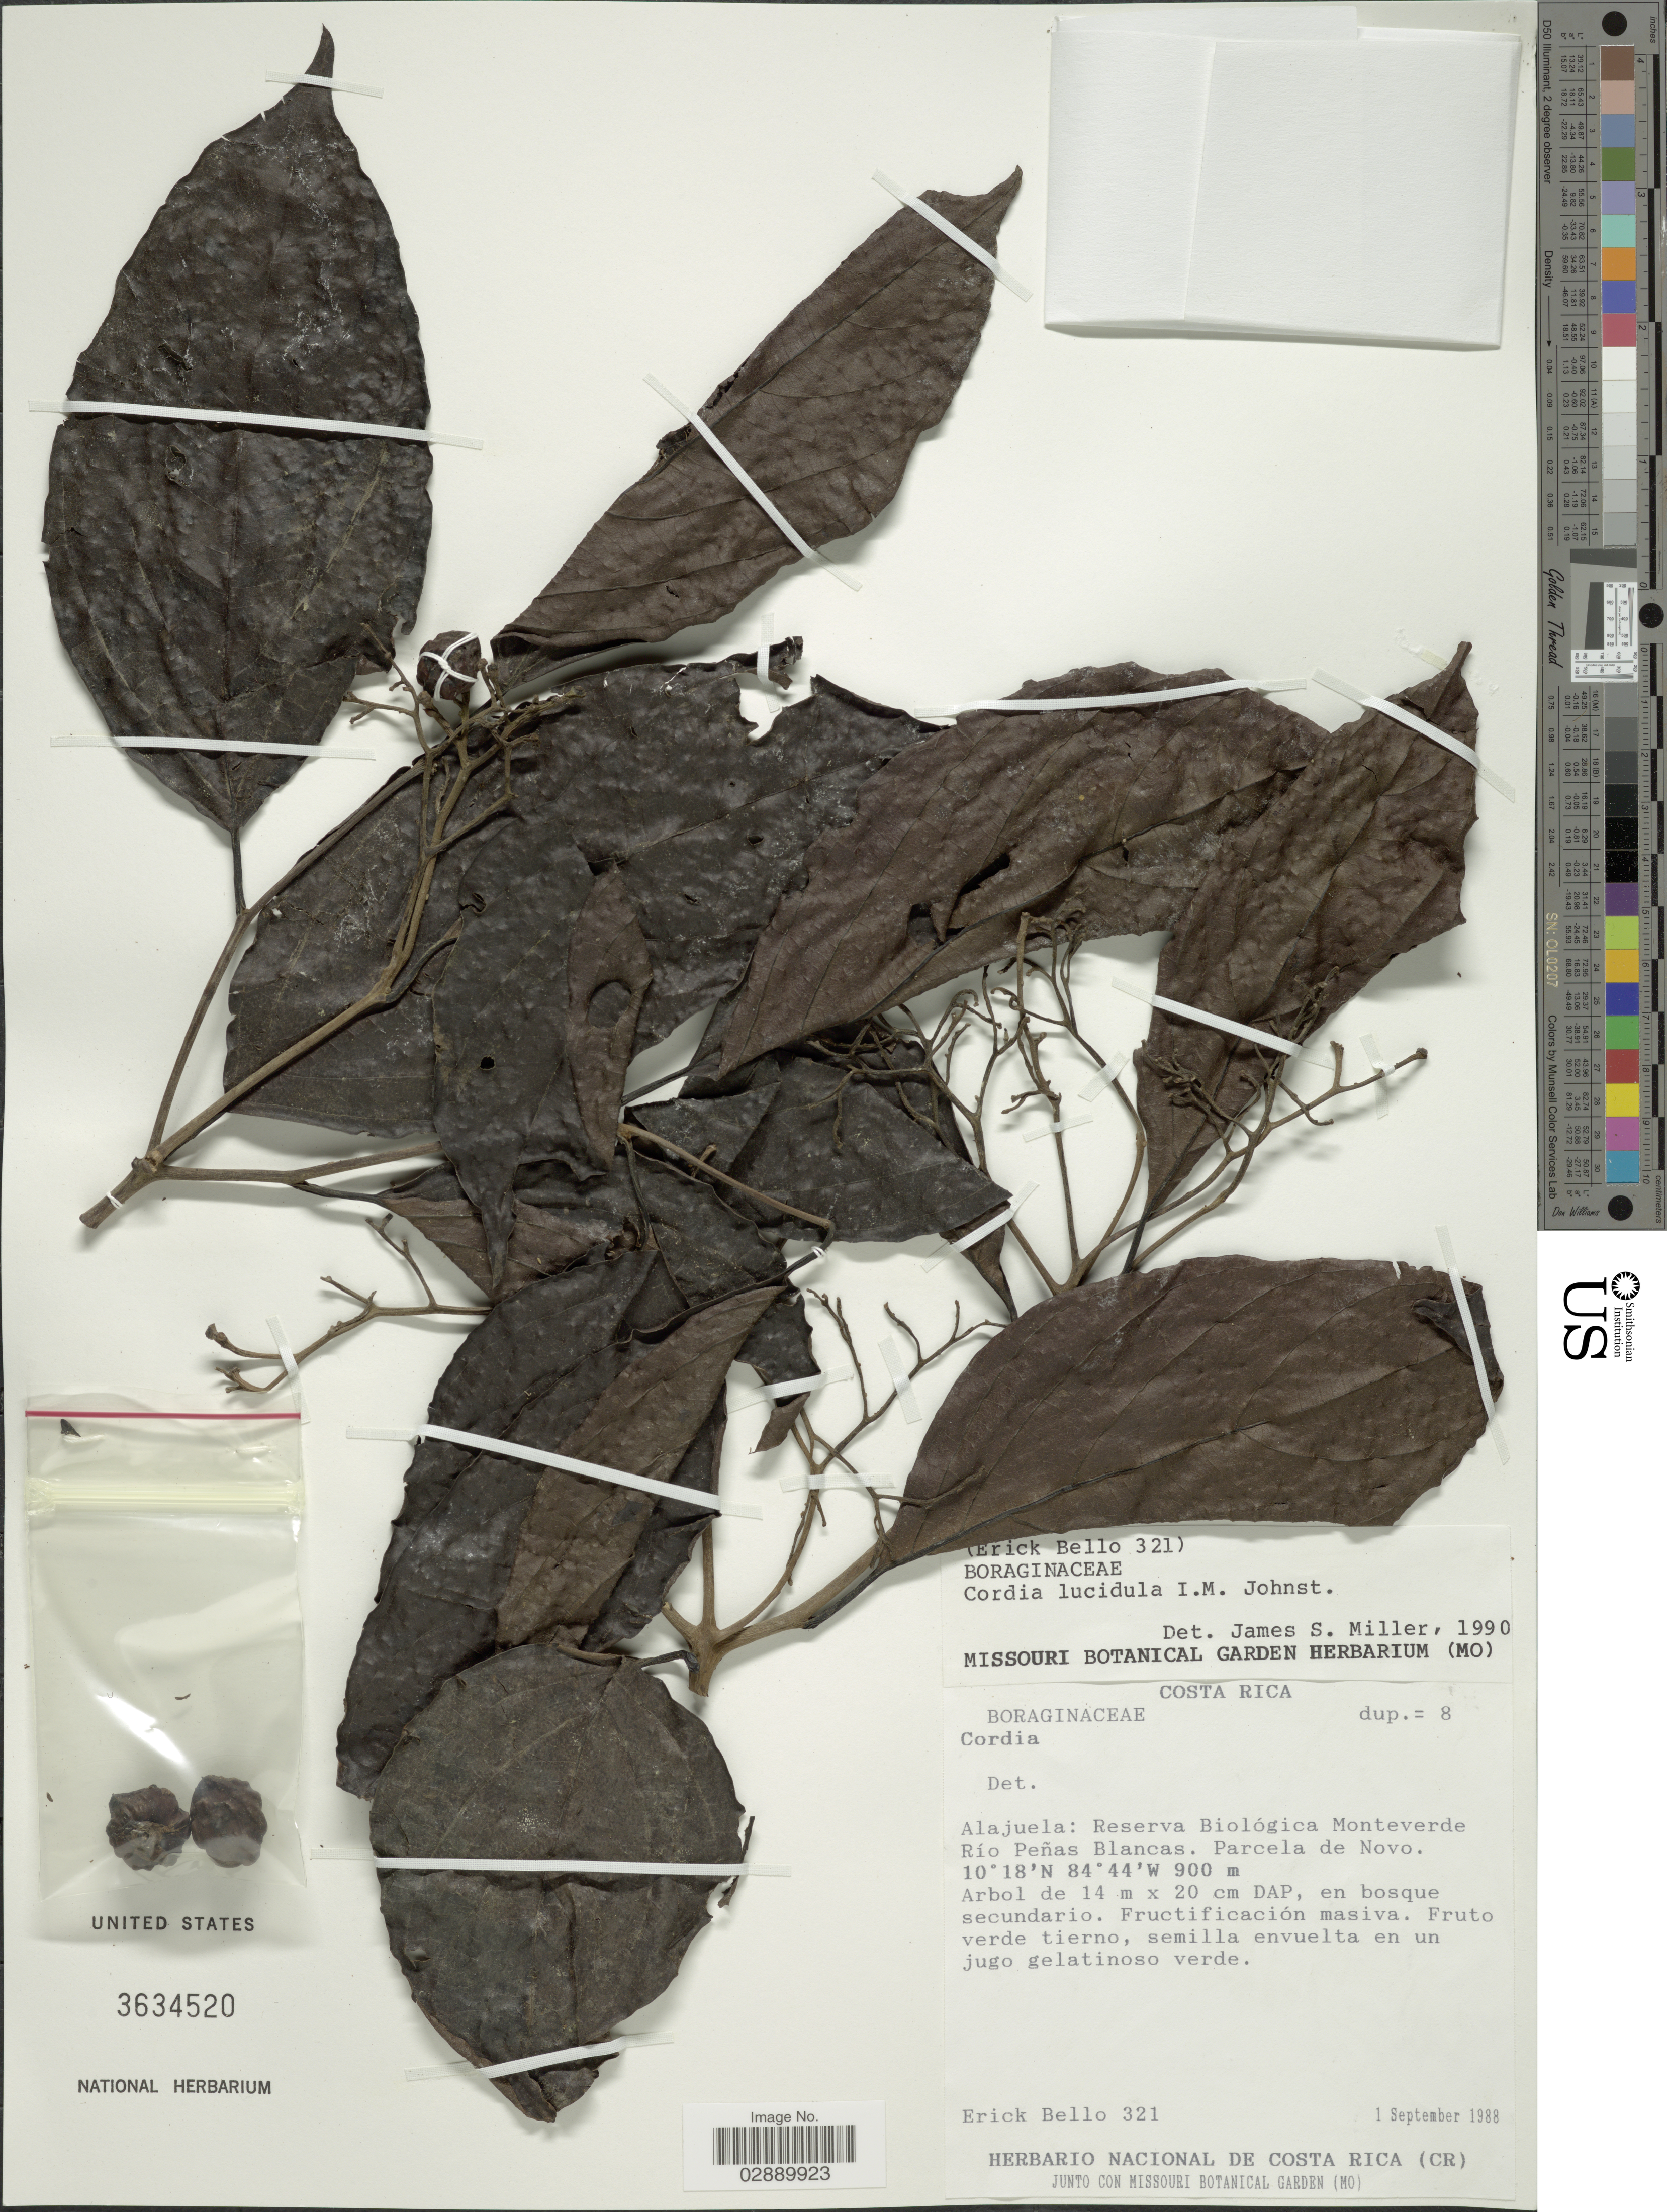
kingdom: Plantae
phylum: Tracheophyta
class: Magnoliopsida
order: Boraginales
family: Cordiaceae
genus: Cordia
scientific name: Cordia lucidula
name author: I.M. Johnst.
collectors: E. Bello C.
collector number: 321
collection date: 1988-09-01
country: Costa Rica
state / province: Alajuela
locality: Reserva Biológica Monteverde Río Peñas Blancas. Parcela de Novo.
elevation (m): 900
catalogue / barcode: US 3634520